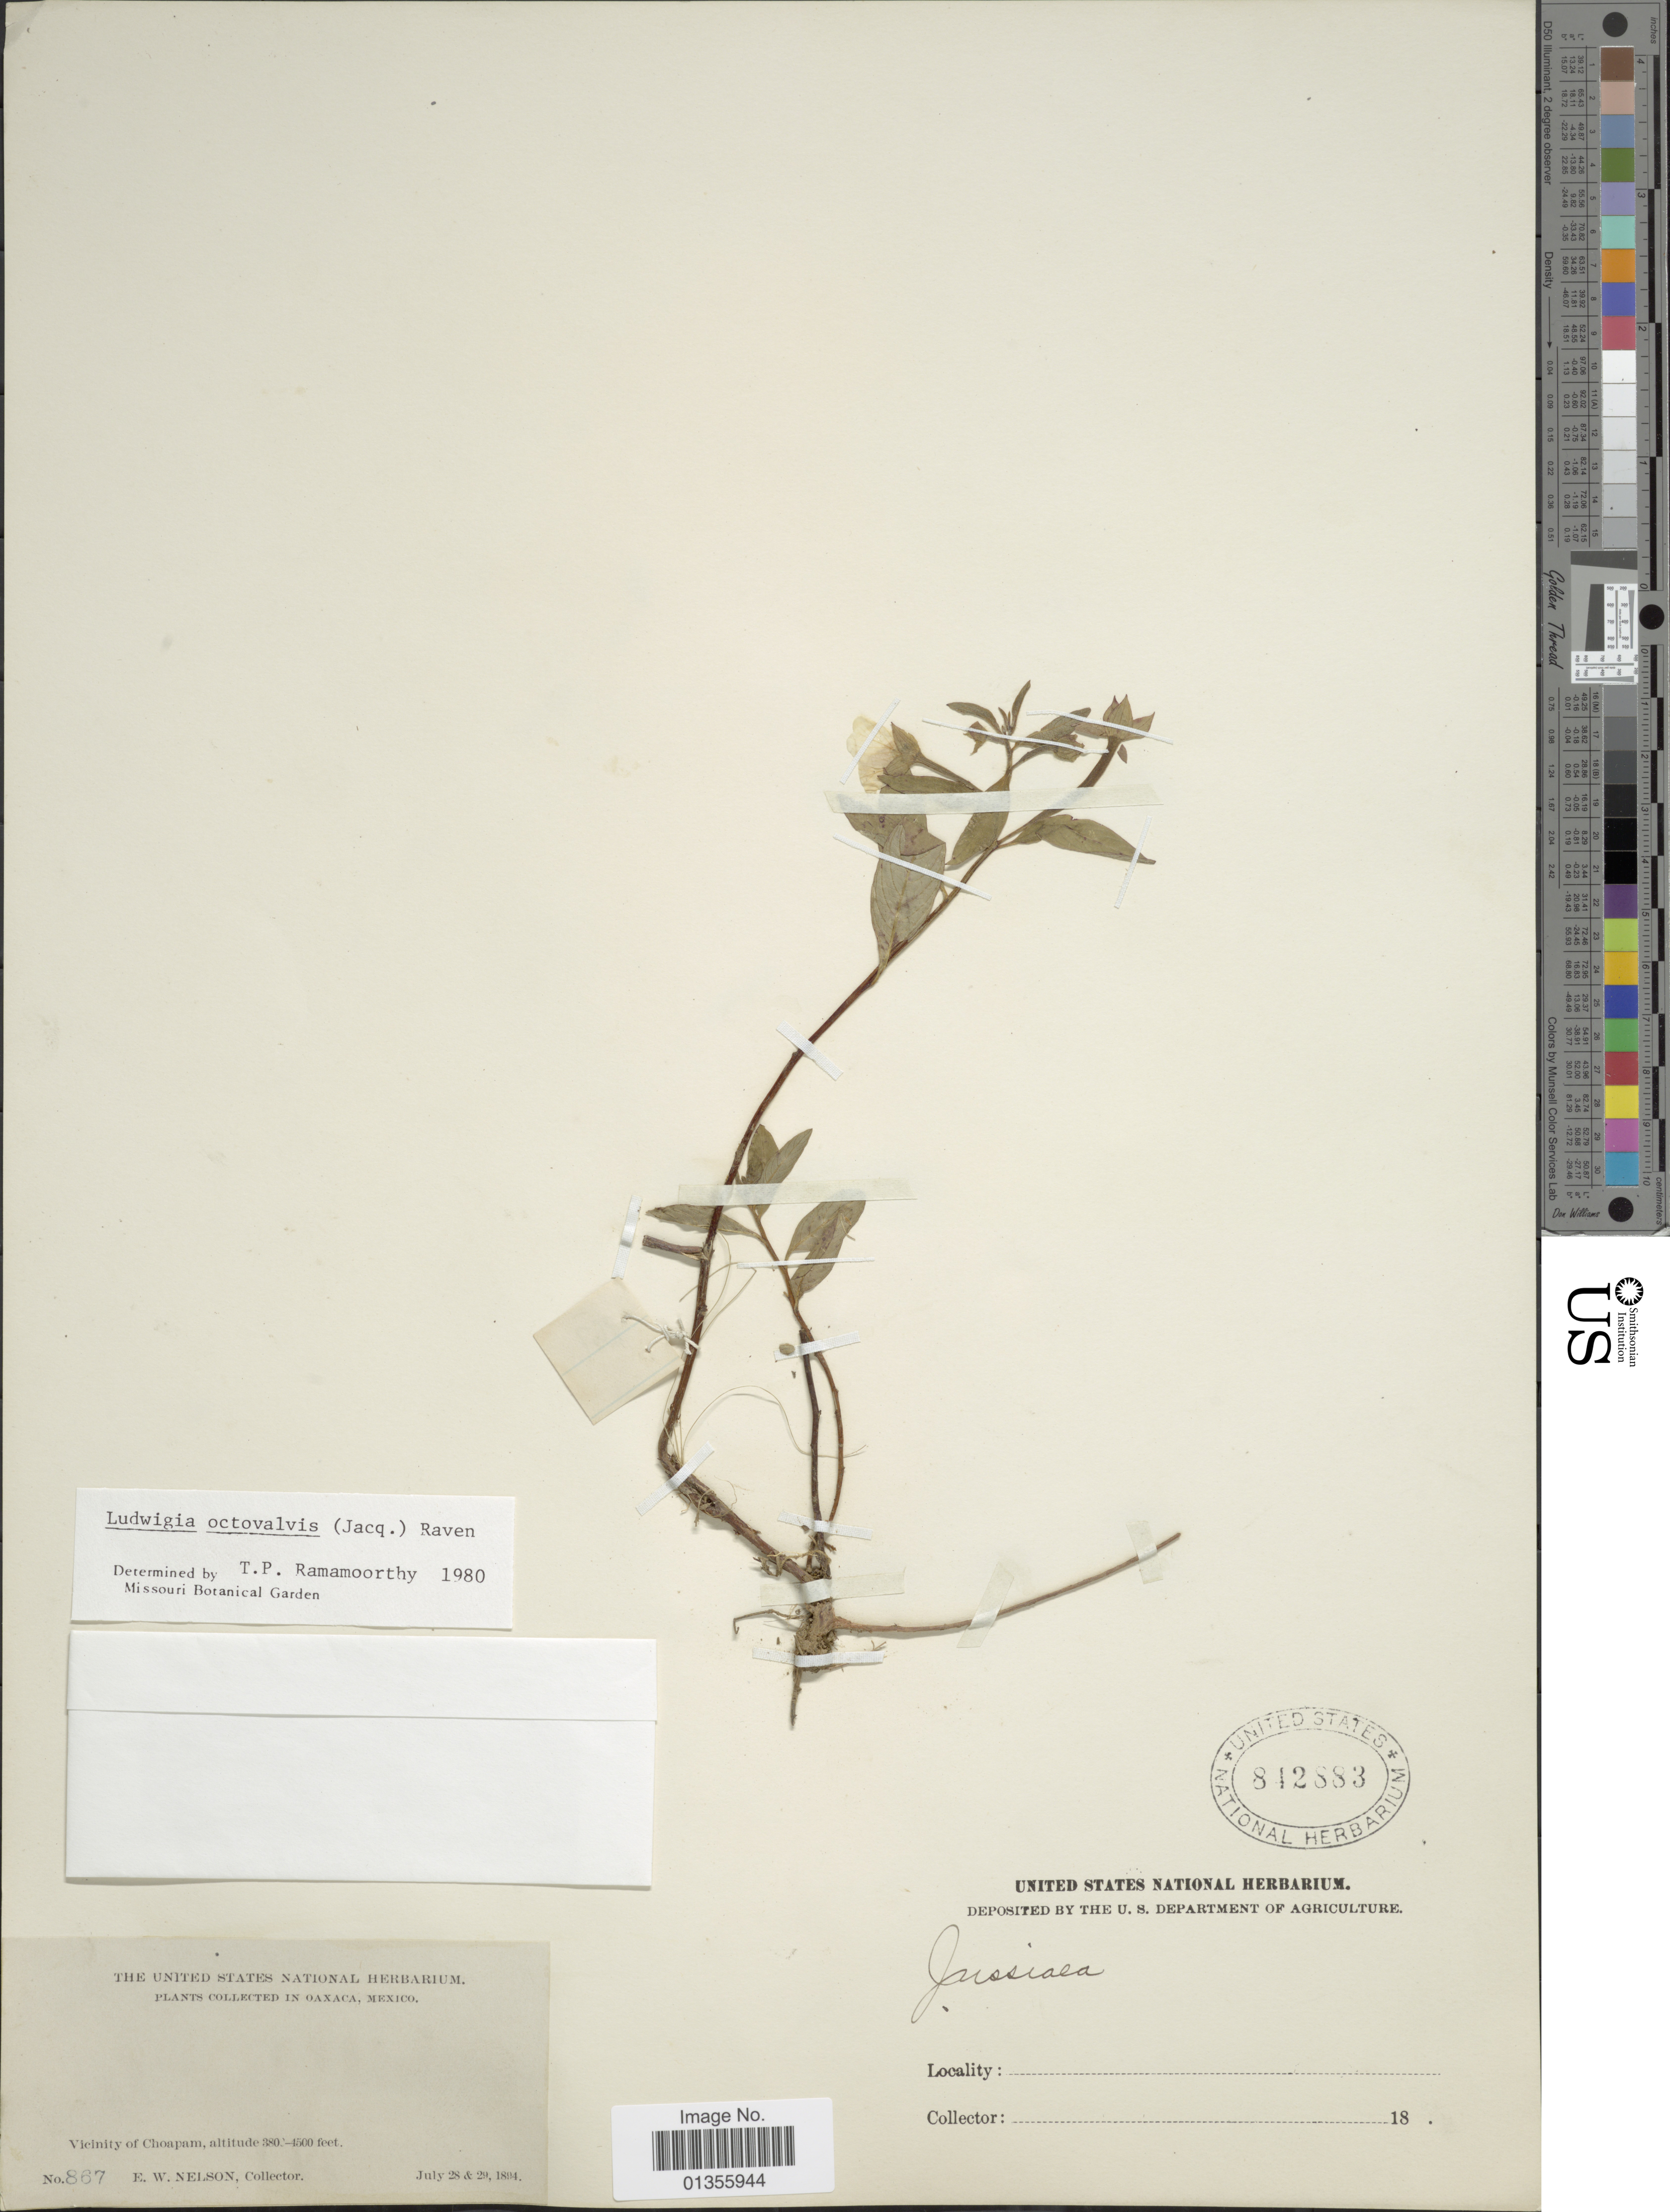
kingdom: Plantae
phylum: Tracheophyta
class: Magnoliopsida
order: Myrtales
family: Onagraceae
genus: Ludwigia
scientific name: Ludwigia octovalvis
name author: (Jacq.) P.H. Raven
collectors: E. W. Nelson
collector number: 867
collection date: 1894-07-28/1894-07-29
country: Mexico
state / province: Oaxaca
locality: Vicinity of Choapam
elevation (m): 116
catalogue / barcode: US 842883